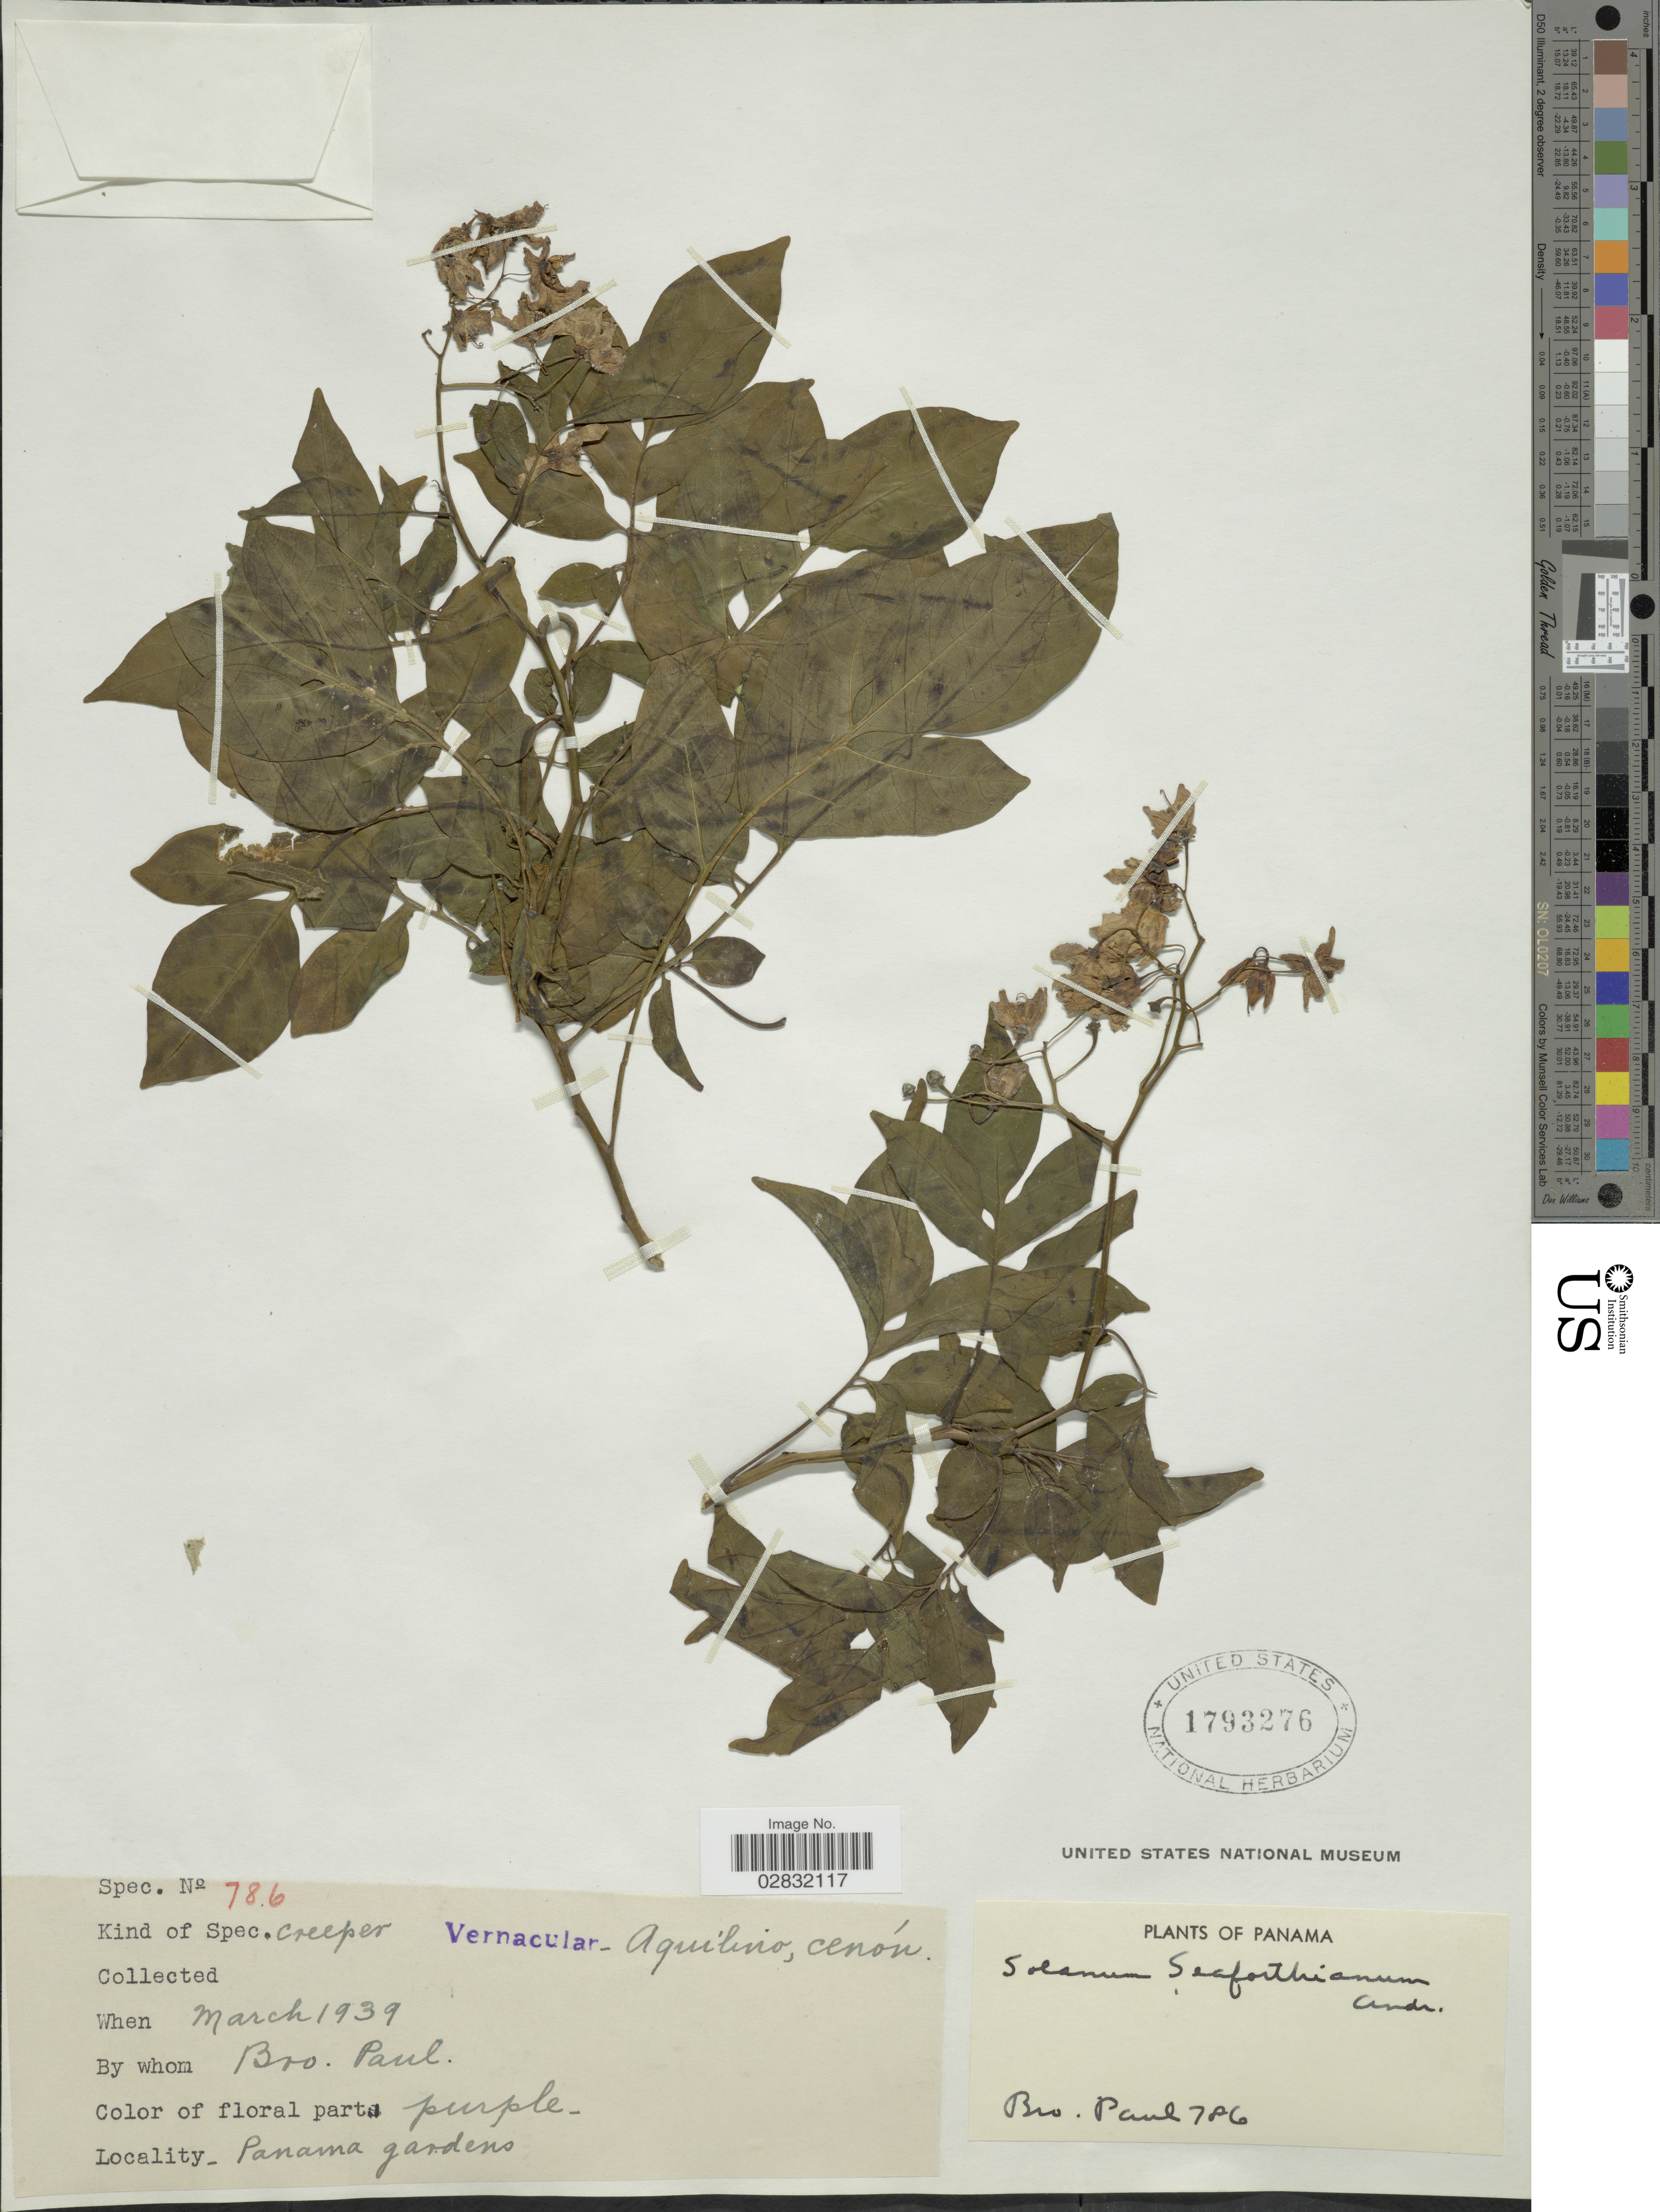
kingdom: Plantae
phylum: Tracheophyta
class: Magnoliopsida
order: Solanales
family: Solanaceae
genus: Solanum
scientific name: Solanum seaforthianum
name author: Andrews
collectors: B. Paul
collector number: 786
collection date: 1939-03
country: Panama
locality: Panama Gardens.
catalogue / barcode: US 1793276